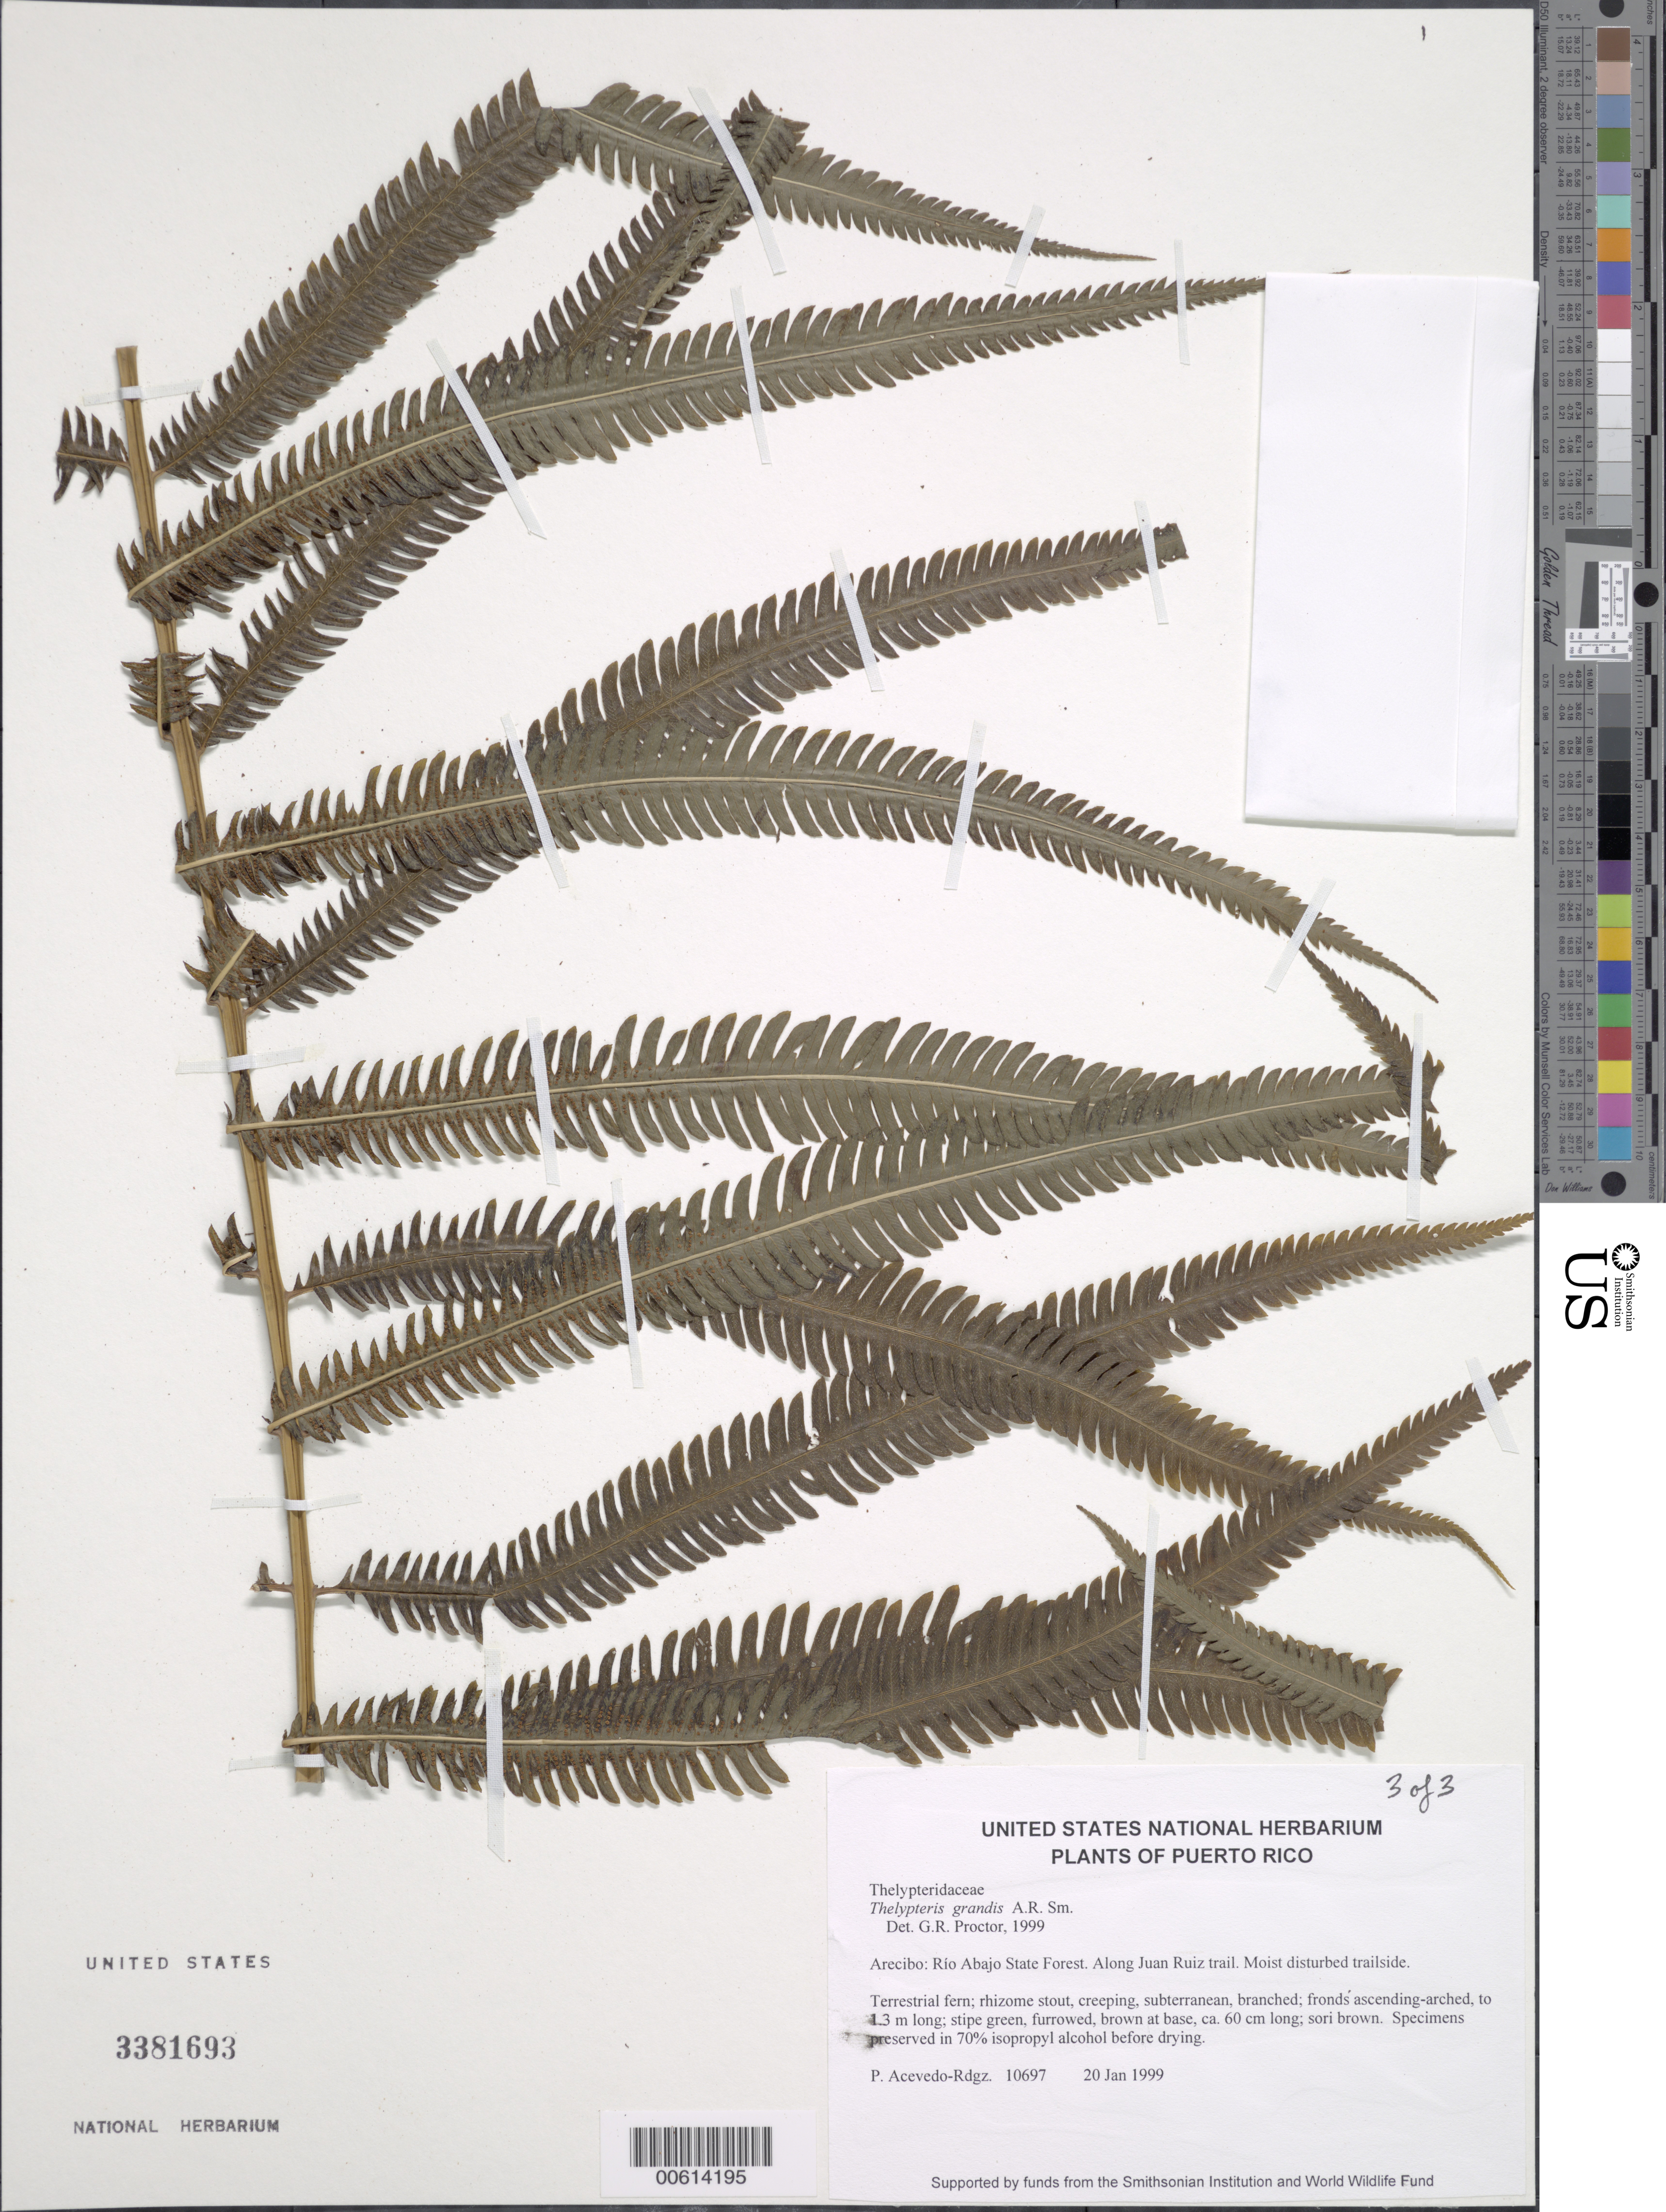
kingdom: Plantae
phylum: Tracheophyta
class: Polypodiopsida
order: Polypodiales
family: Thelypteridaceae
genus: Cyclosorus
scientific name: Cyclosorus grandis (A.R. Sm.) comb. nov., ined 2015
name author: (A.R. Sm.)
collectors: P. Acevedo-Rodr.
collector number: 10697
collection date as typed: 20 Jan 1999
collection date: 1999-01-20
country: Puerto Rico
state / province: Arecibo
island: Puerto Rico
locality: Arecibo; Río Abajo State Forest. Along Juan Ruiz trail.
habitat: Moist disturbed trailside.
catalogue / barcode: US 3381693